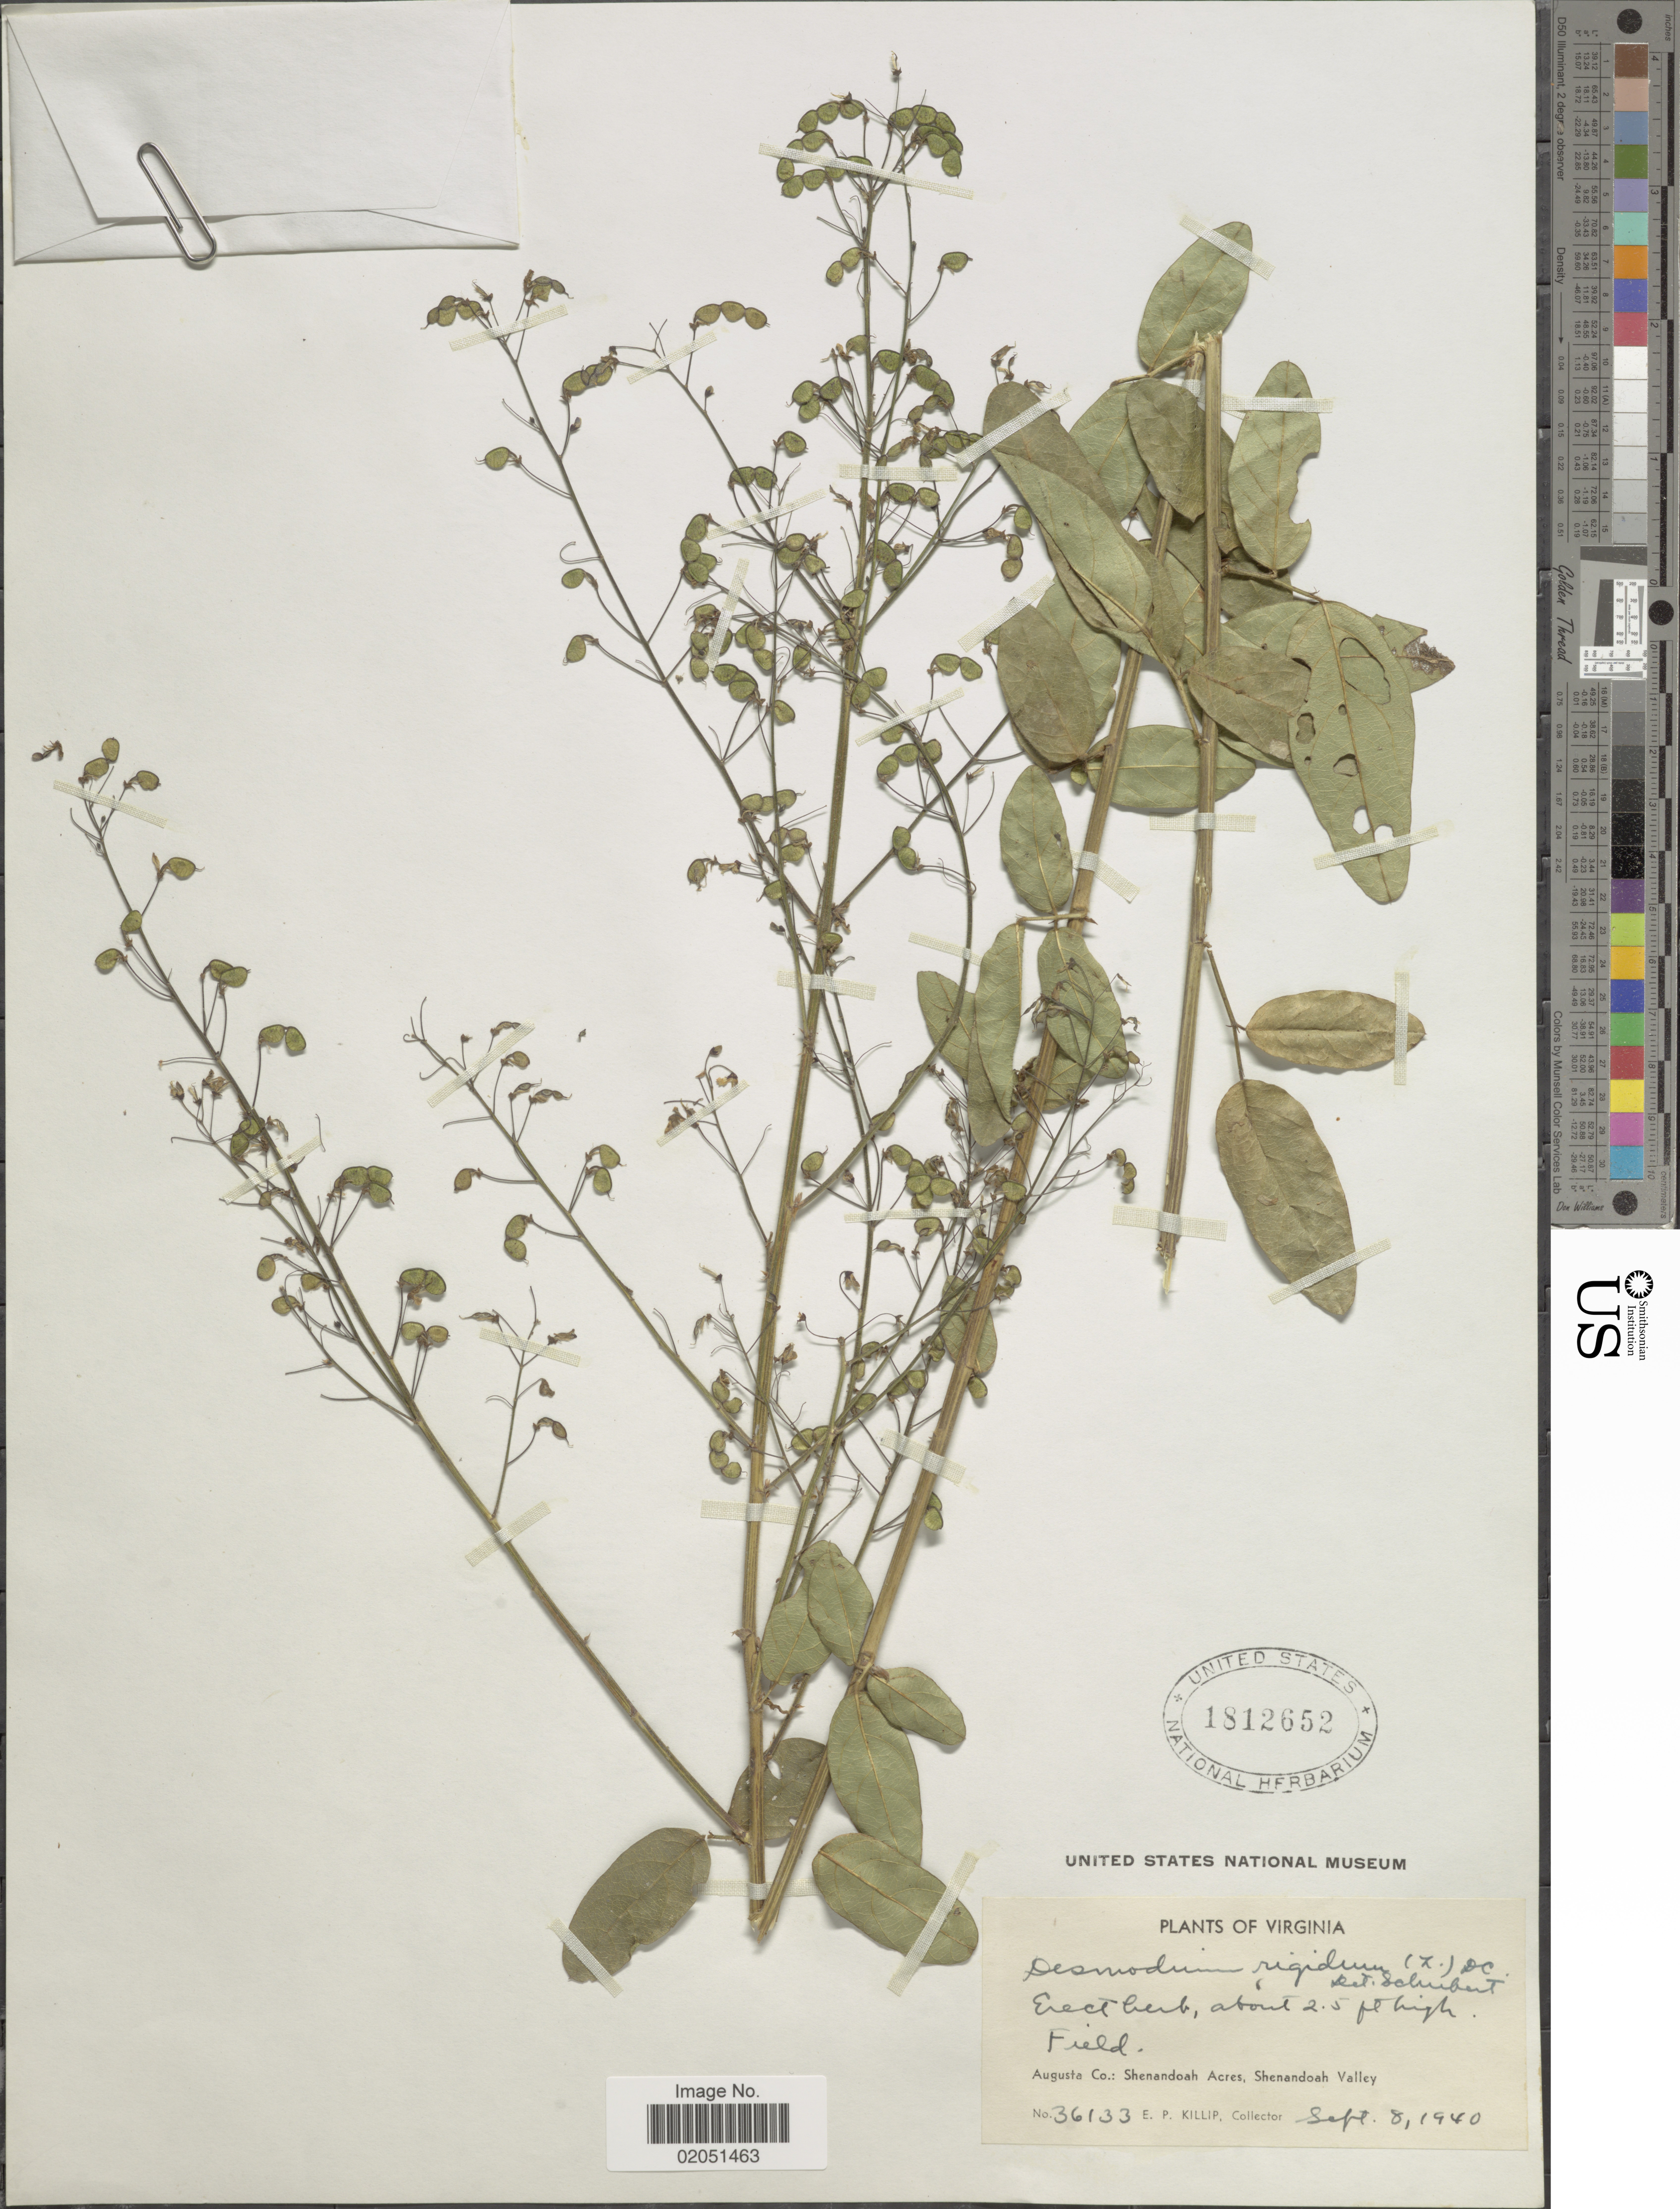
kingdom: Plantae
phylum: Tracheophyta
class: Magnoliopsida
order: Fabales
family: Fabaceae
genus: Desmodium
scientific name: Desmodium rigidum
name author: (Elliott) DC.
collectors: E. P. Killip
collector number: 36133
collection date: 1940-09-08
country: United States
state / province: Virginia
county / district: Augusta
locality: Field, Augusta Co.: Shenandoah Acres, Shenandoah Valley.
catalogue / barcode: US 1812652